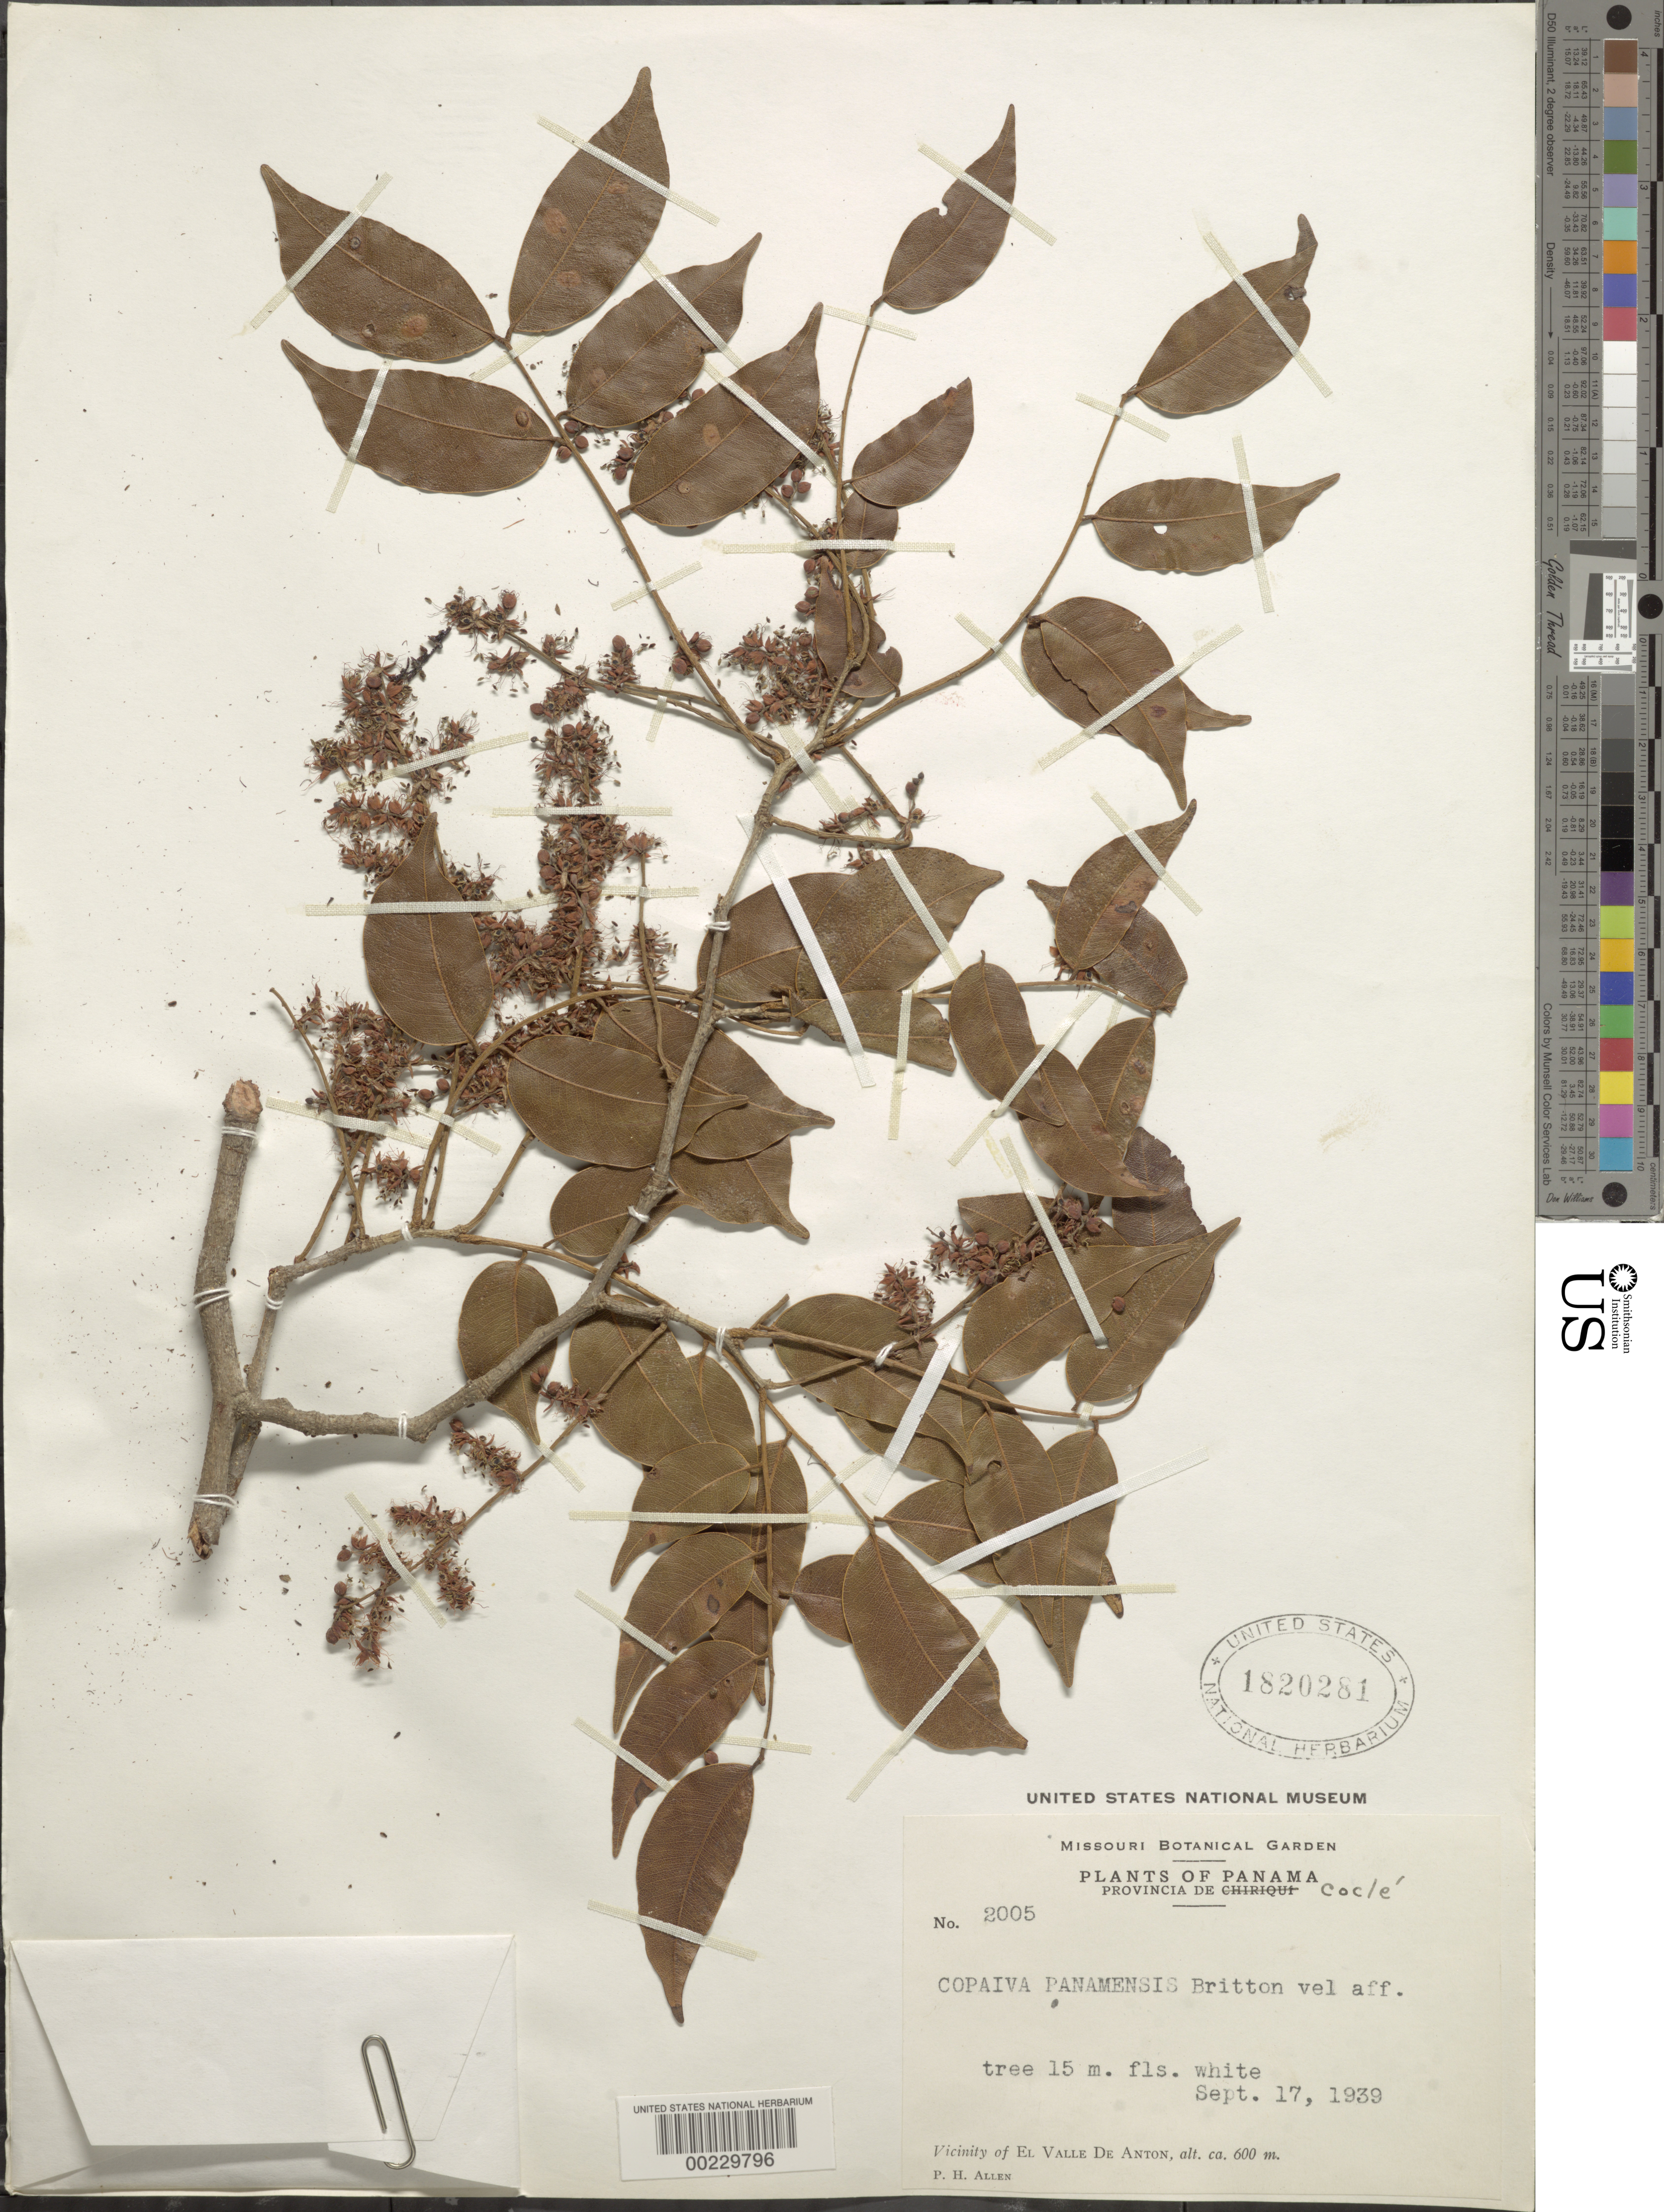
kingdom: Plantae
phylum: Tracheophyta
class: Magnoliopsida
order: Fabales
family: Fabaceae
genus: Copaifera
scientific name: Copaifera panamensis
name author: (Britton) Standl.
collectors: P. H. Allen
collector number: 2005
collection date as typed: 17 Sep 1939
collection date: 1939-09-17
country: Panama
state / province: Coclé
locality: Vicinity of el Valle De Anton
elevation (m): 600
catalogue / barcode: US 1820281